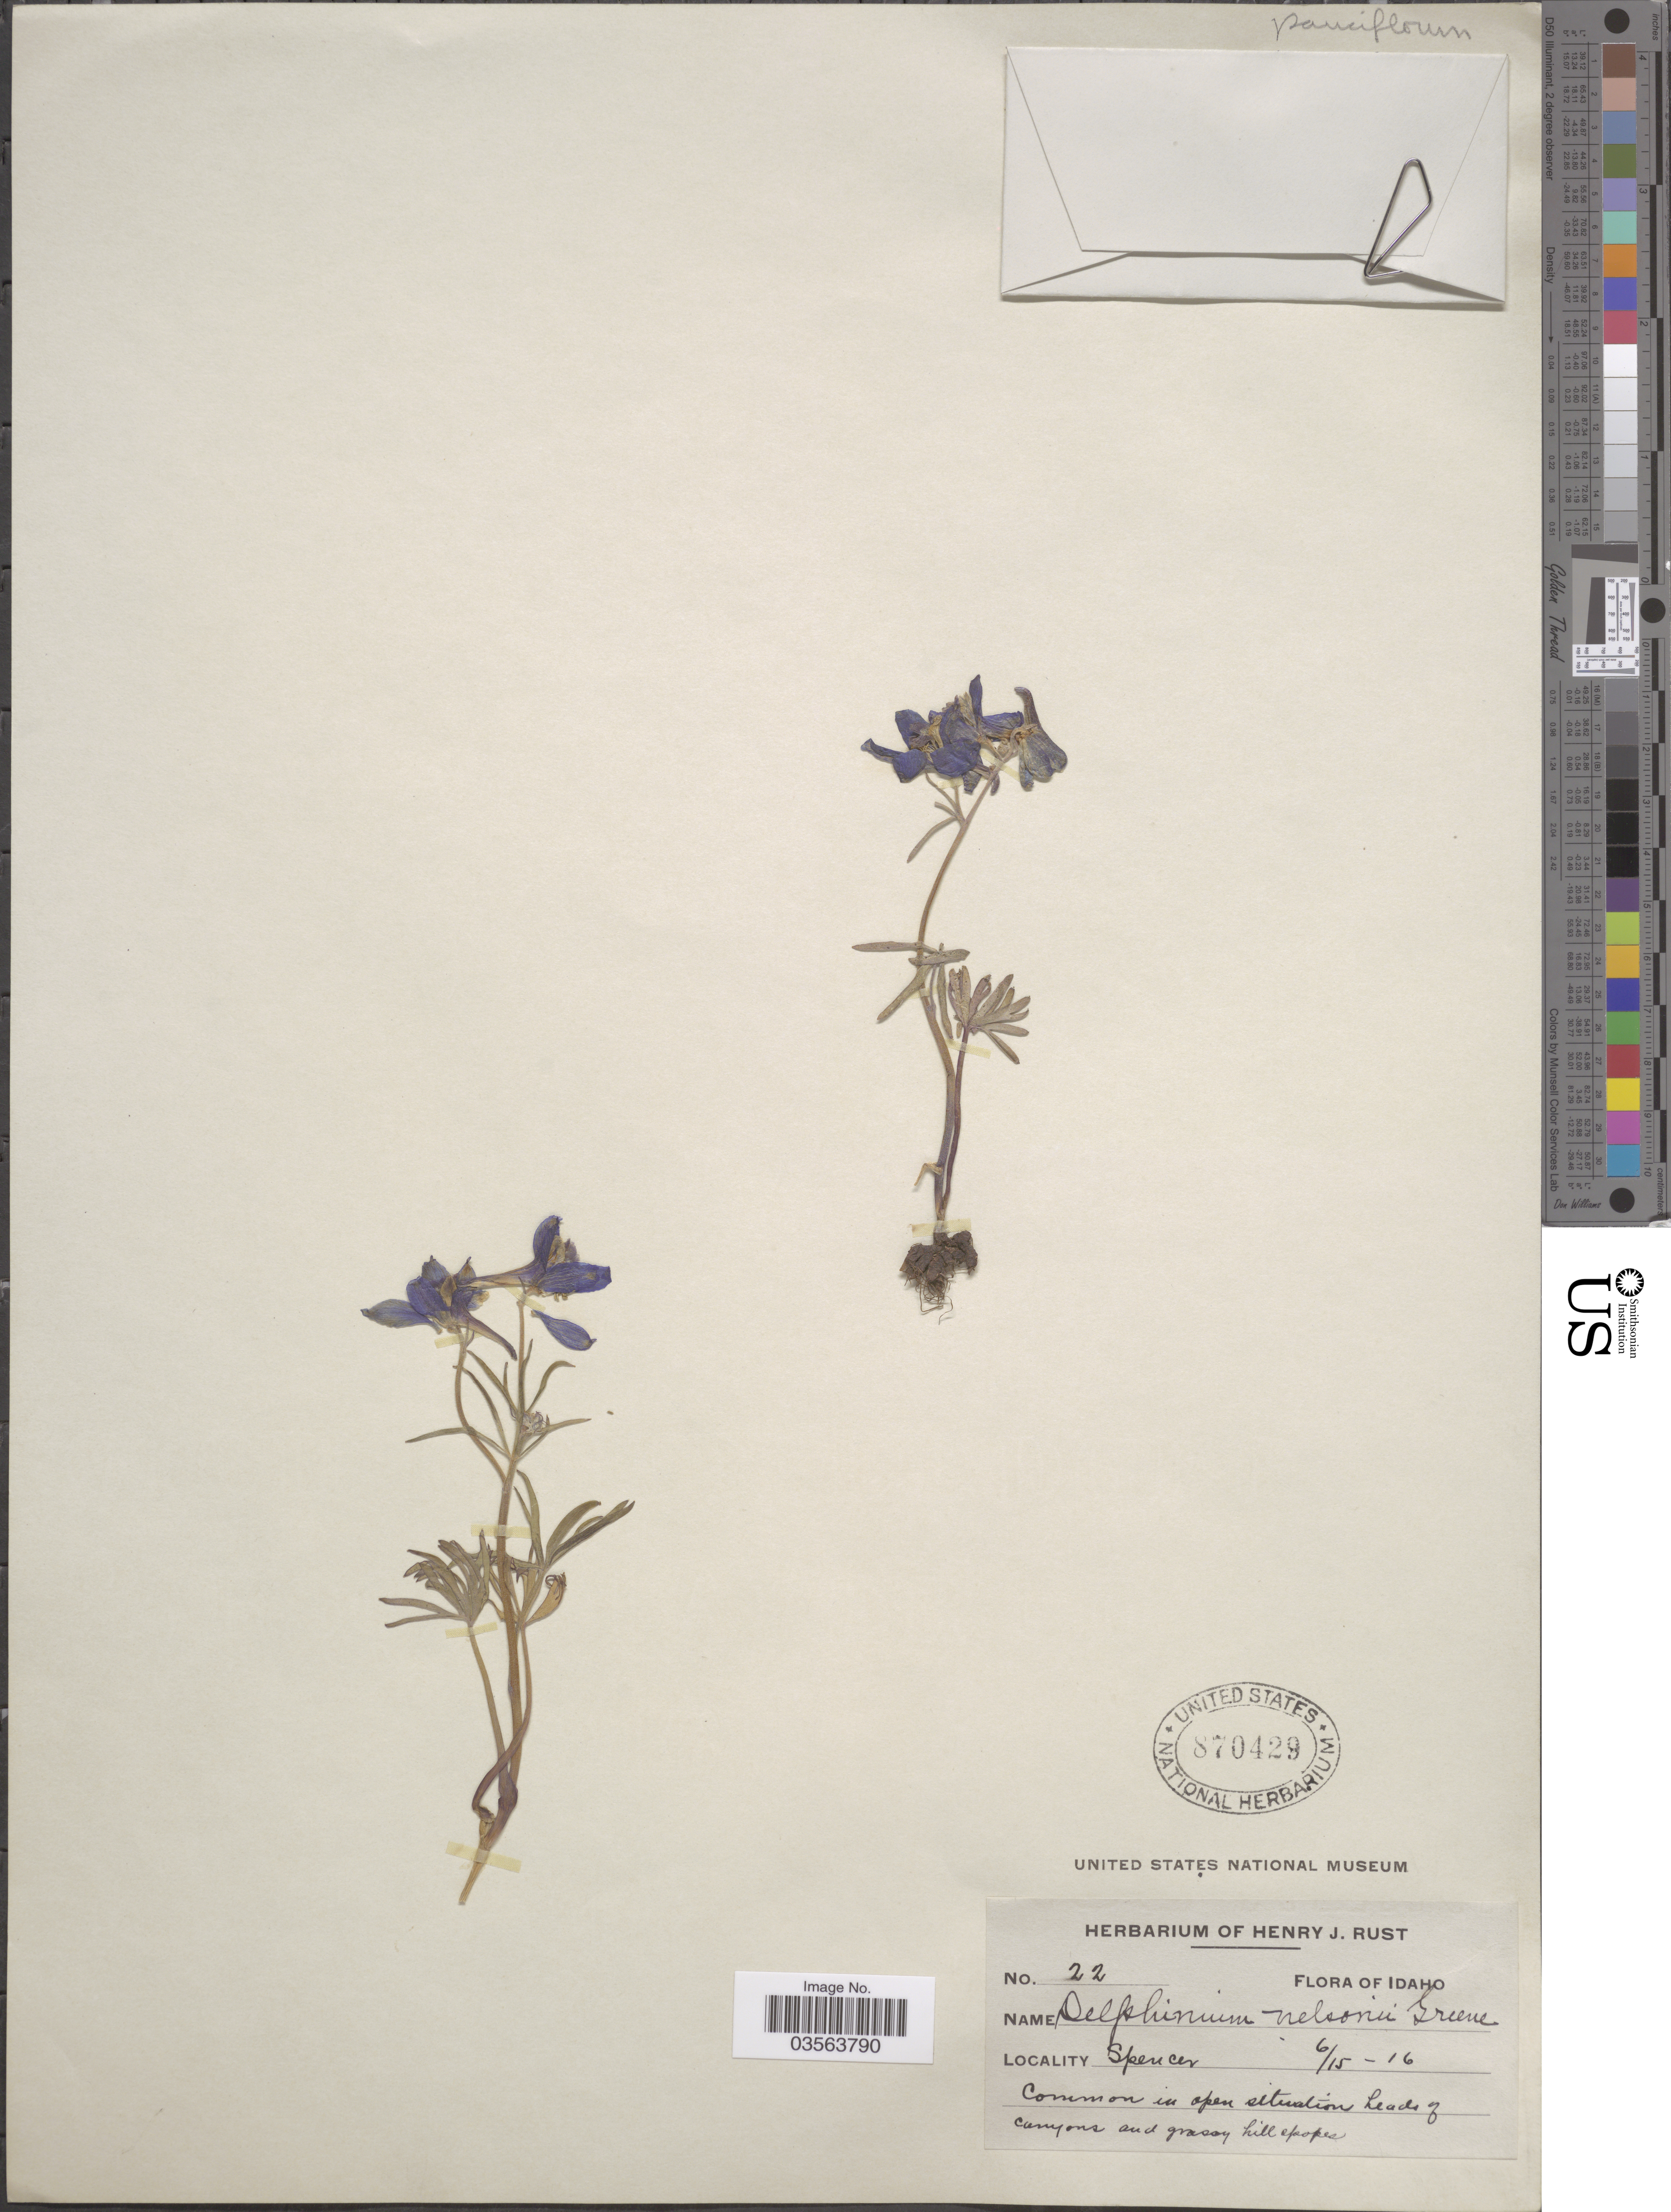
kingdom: Plantae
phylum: Tracheophyta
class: Magnoliopsida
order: Ranunculales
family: Ranunculaceae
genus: Delphinium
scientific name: Delphinium nuttallianum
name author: E. Pritz. ex Walpers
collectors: ex herb. Henry J. Rust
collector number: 22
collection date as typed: Transcribed d/m/y: 15/6/16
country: United States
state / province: Idaho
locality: Spencer.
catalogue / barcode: US 870429